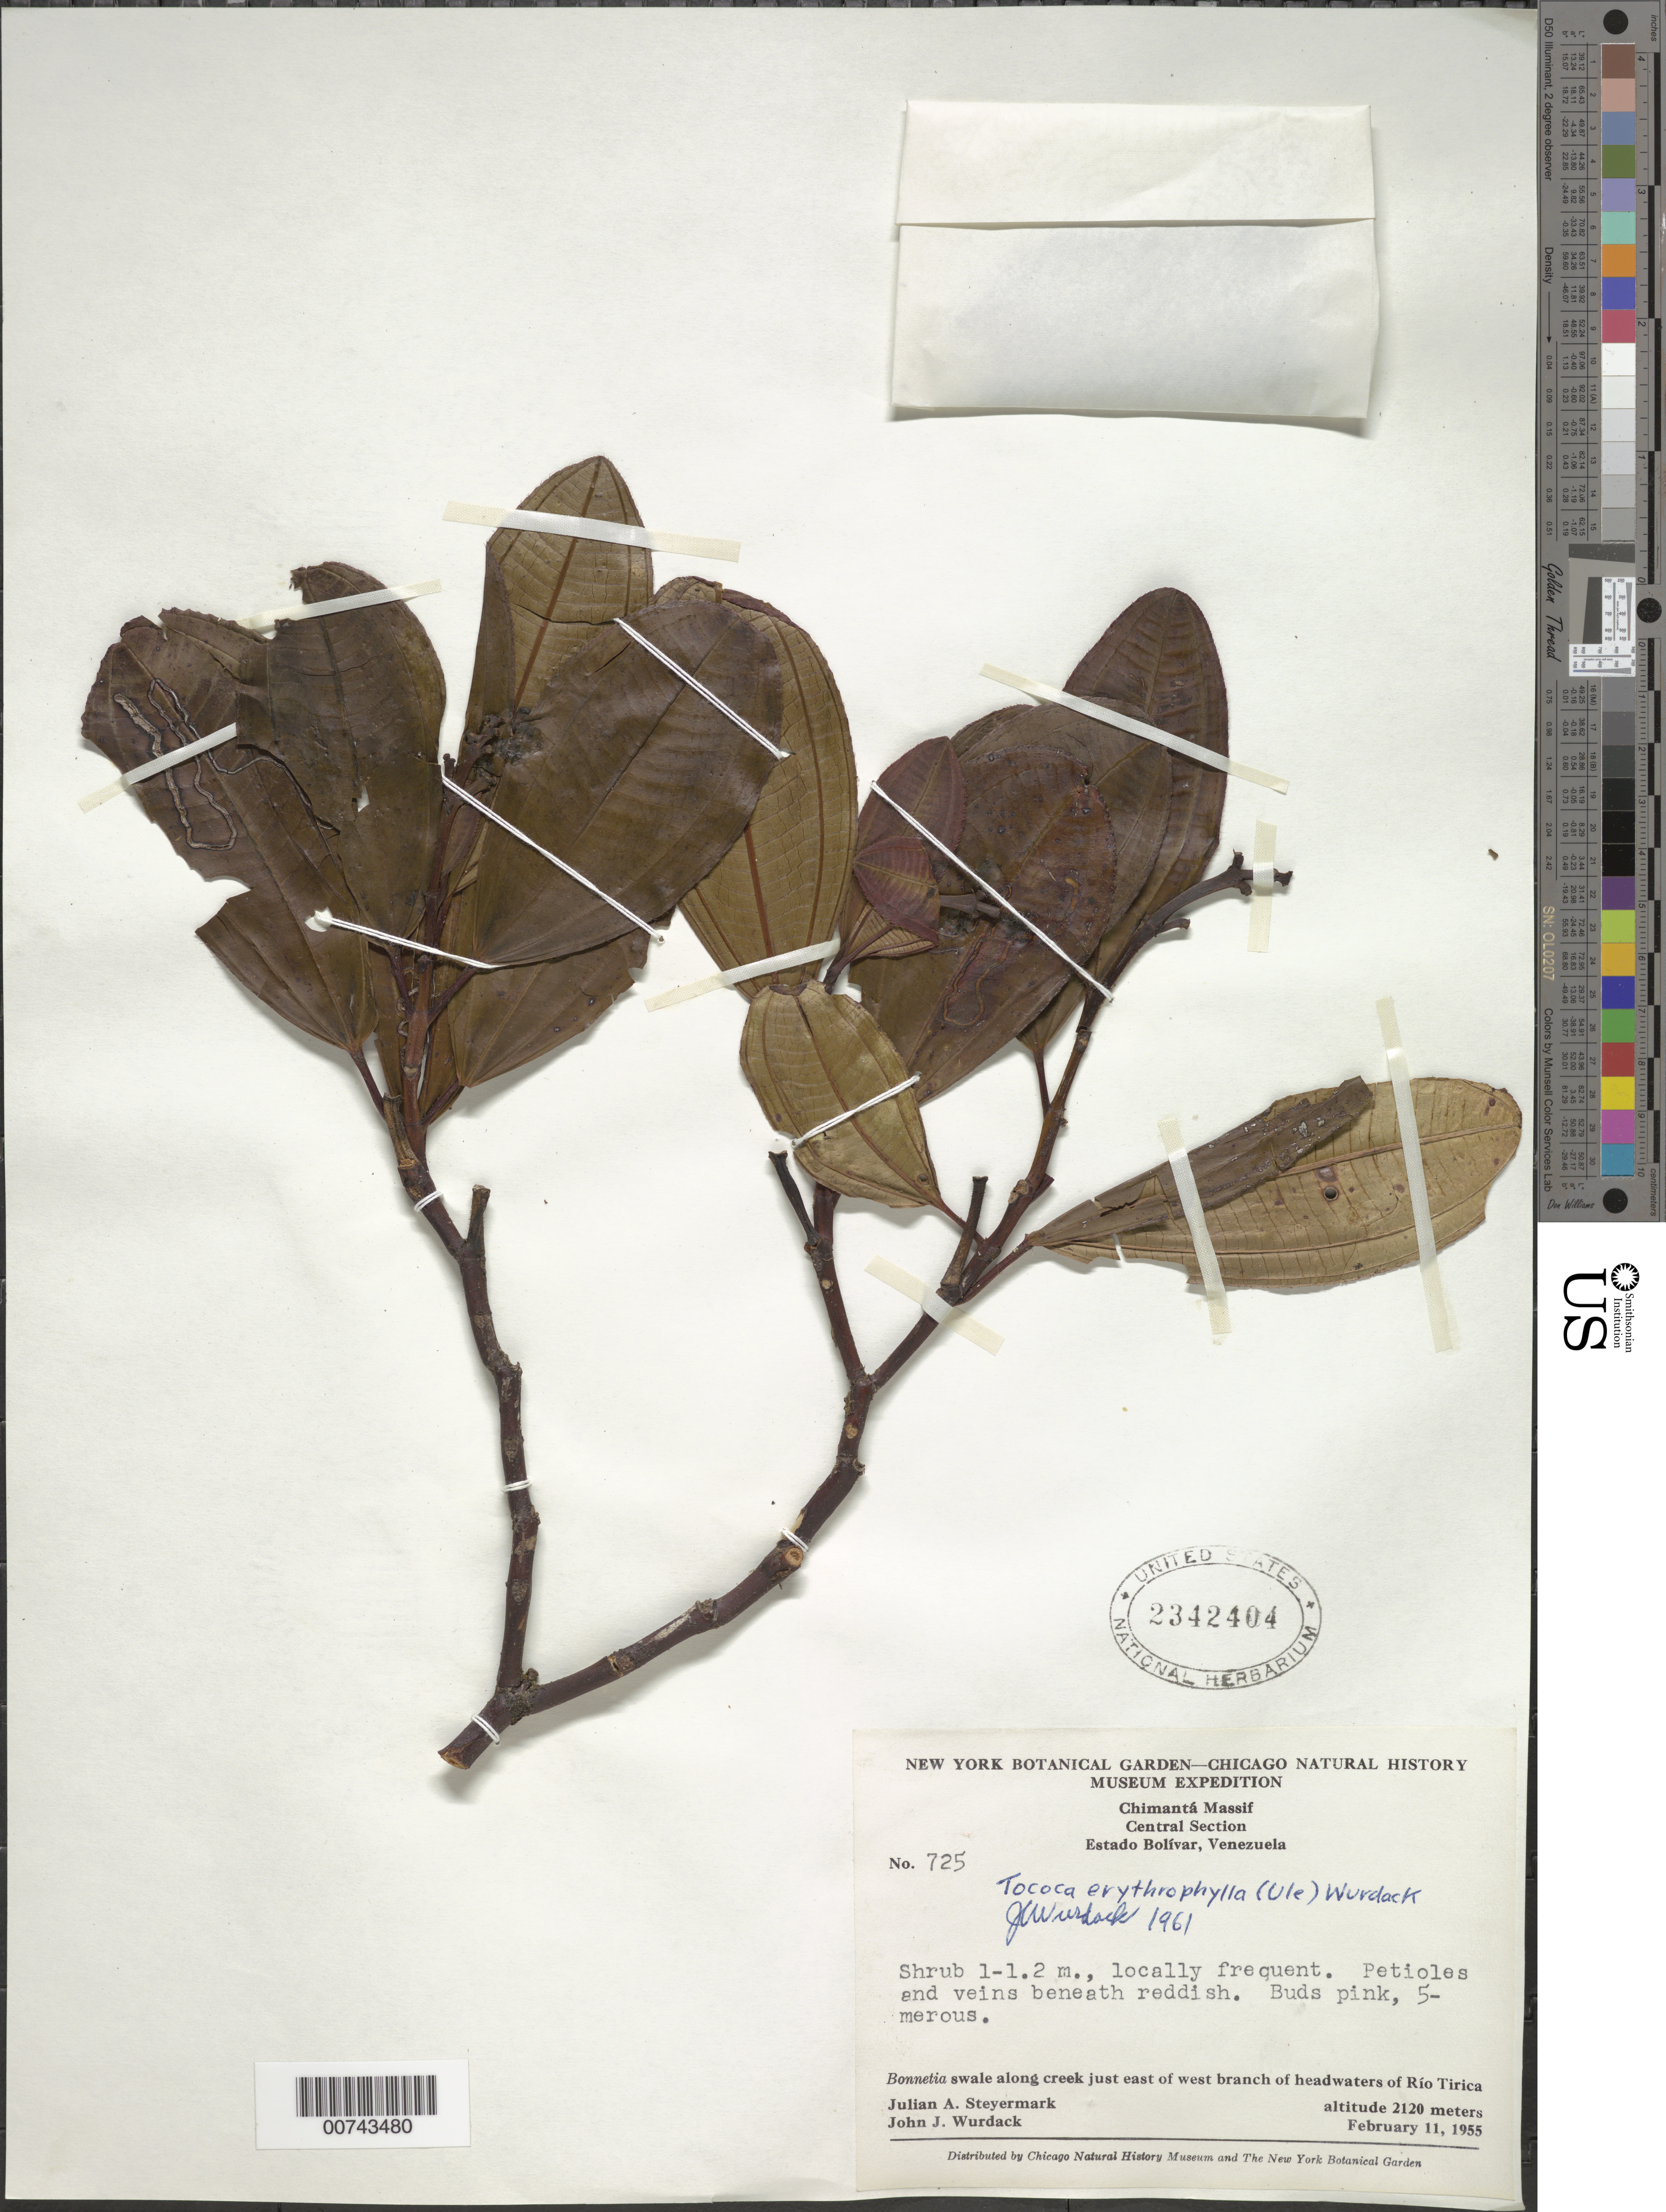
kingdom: Plantae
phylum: Tracheophyta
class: Magnoliopsida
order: Myrtales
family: Melastomataceae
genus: Tococa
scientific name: Tococa erythrophylla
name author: (Ule) Wurdack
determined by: Wurdack, John J., (US), US (UNITED STATES)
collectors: J. Steyermark & J. J. Wurdack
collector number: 55 725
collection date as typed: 11-Feb-55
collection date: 1955-02-11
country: Venezuela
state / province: Bolívar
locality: Chimantá Massif, Río Tirica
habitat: Bonnetia swale along creek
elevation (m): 2120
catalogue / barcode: US 2342404